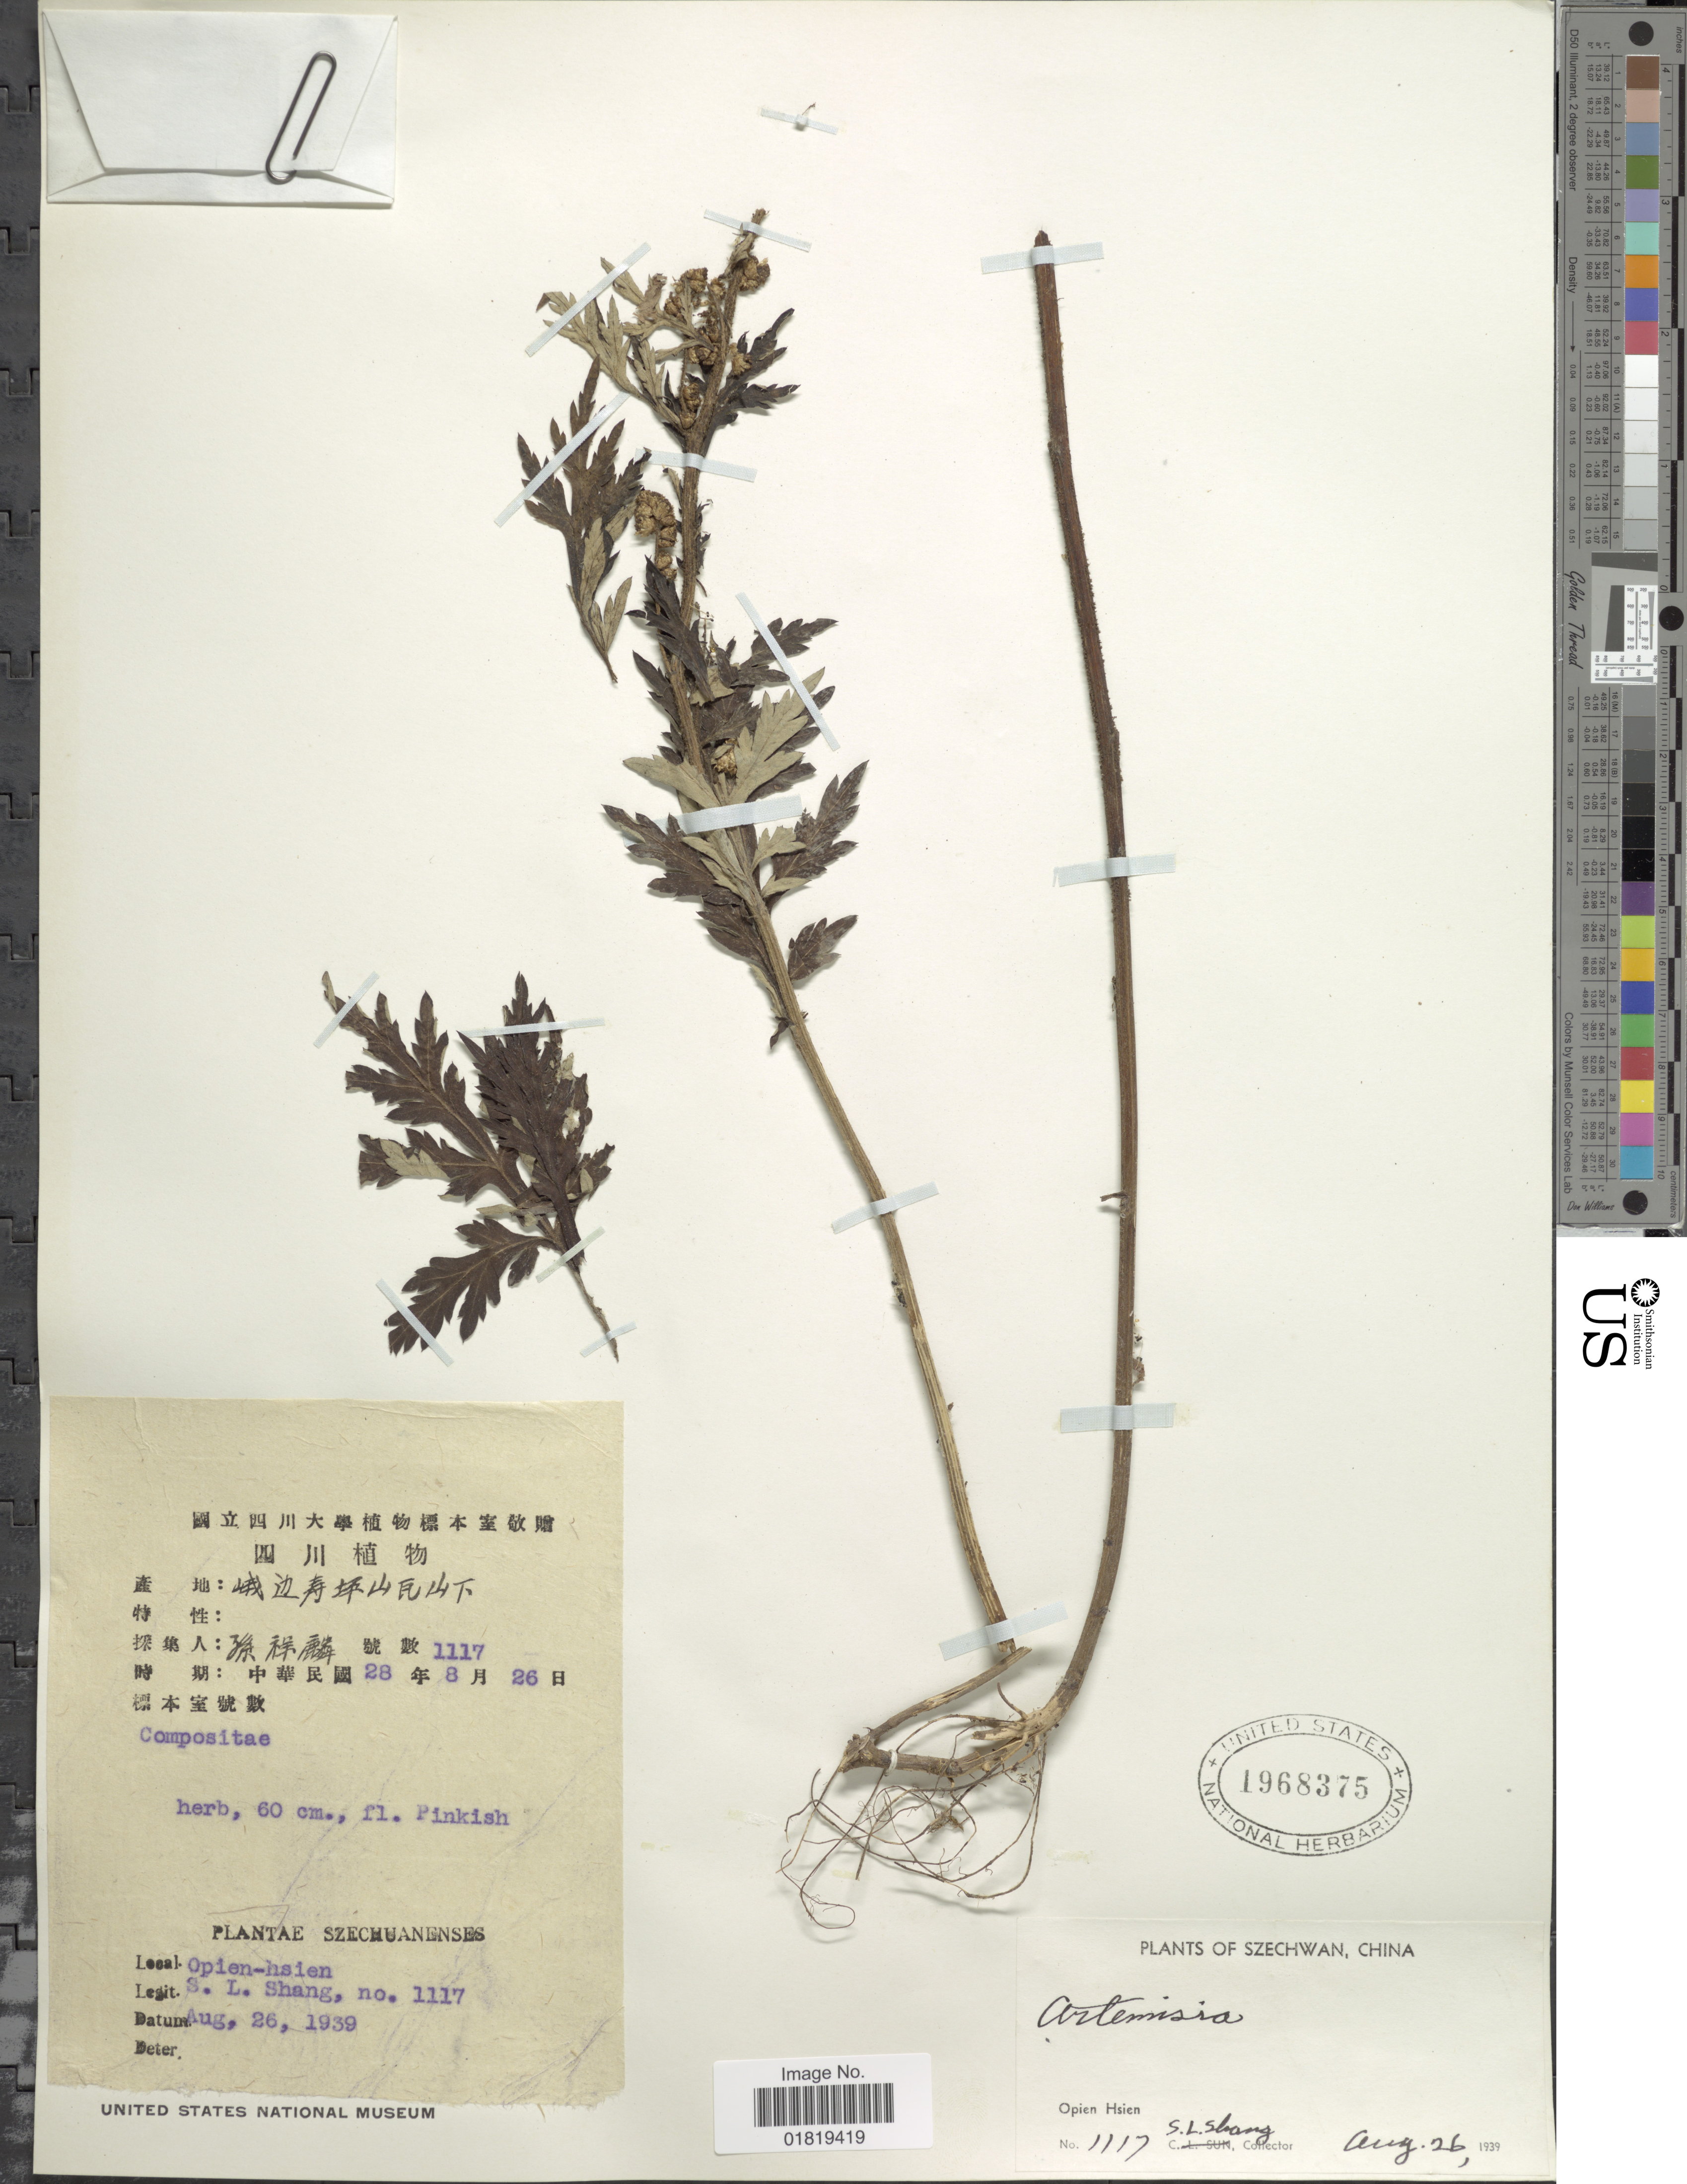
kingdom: Plantae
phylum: Tracheophyta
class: Magnoliopsida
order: Asterales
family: Asteraceae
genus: Artemisia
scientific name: Artemisia sp.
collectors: S. Shang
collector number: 1117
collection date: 1939-08-26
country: China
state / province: Sichuan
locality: Szechwan, Opien-hsien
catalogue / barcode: US 1968375